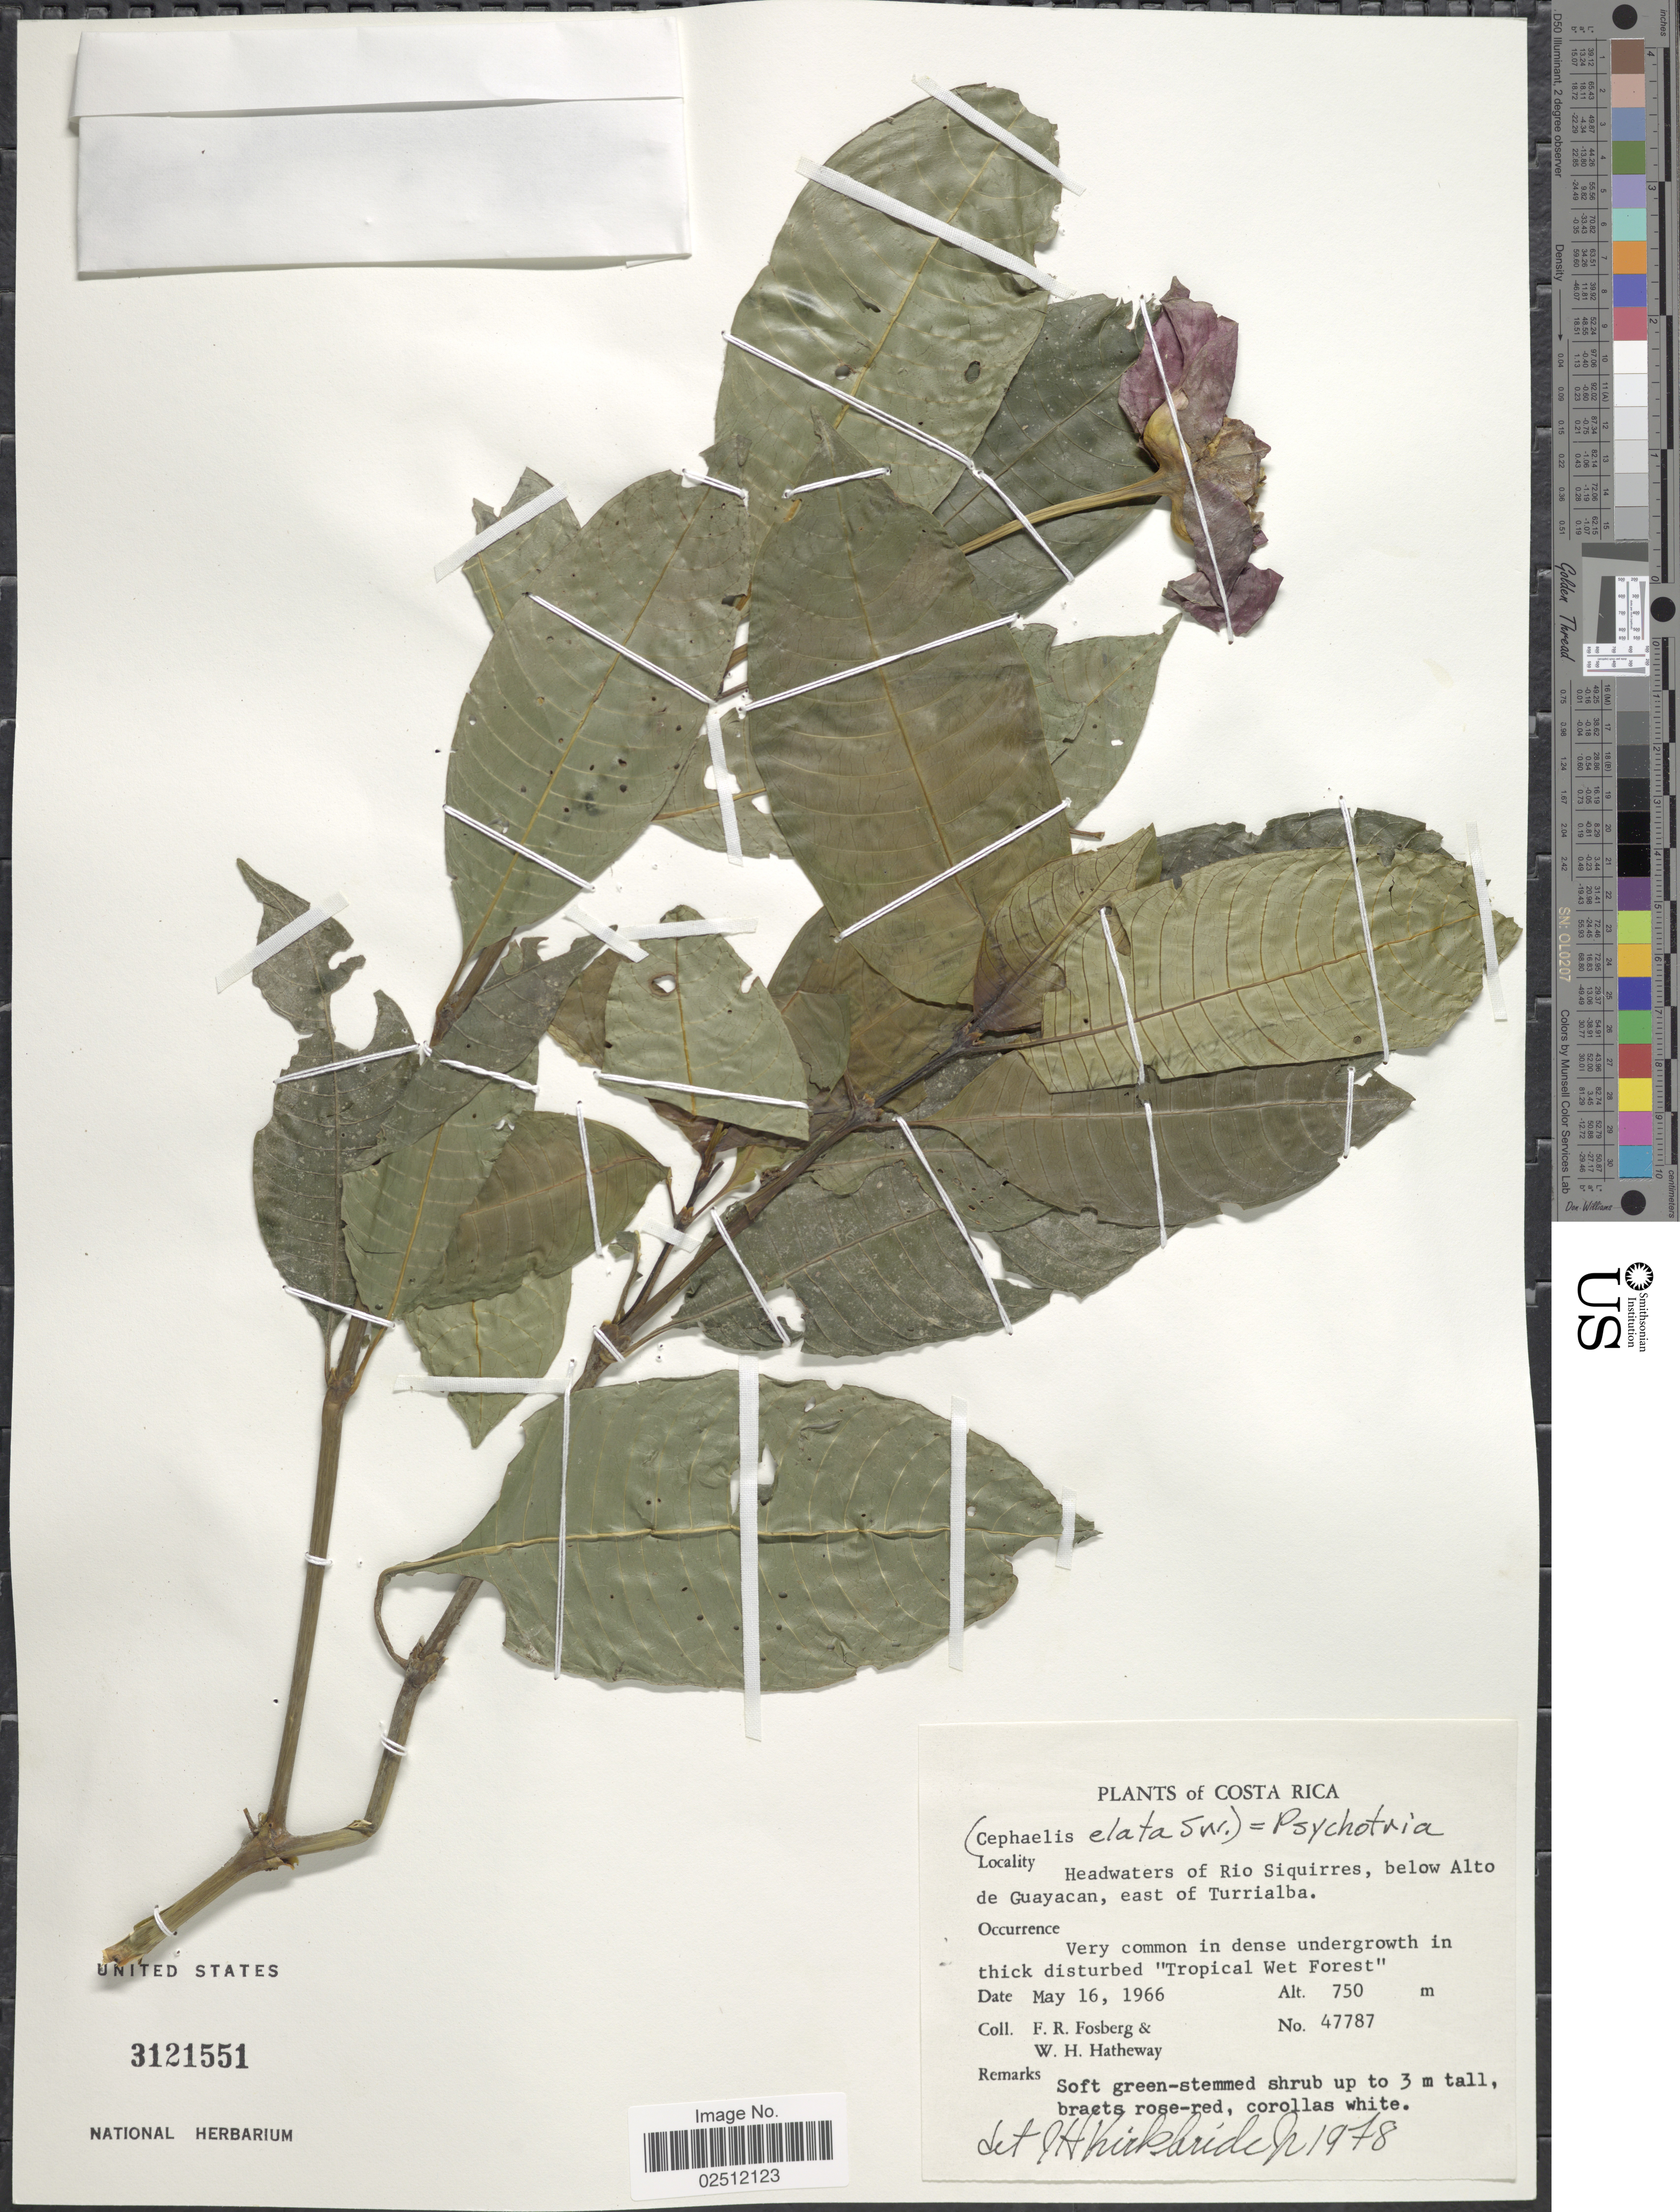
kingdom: Plantae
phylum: Tracheophyta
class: Magnoliopsida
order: Gentianales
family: Rubiaceae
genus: Psychotria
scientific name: Psychotria elata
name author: (Sw.) Hammel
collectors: F. R. Fosberg & W. H. Hatheway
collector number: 47787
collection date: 1966-05-16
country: Costa Rica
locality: Headwaters of Rio Siquirres, below Alto de Guayacan, east of Turrialba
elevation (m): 750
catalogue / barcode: US 3121551